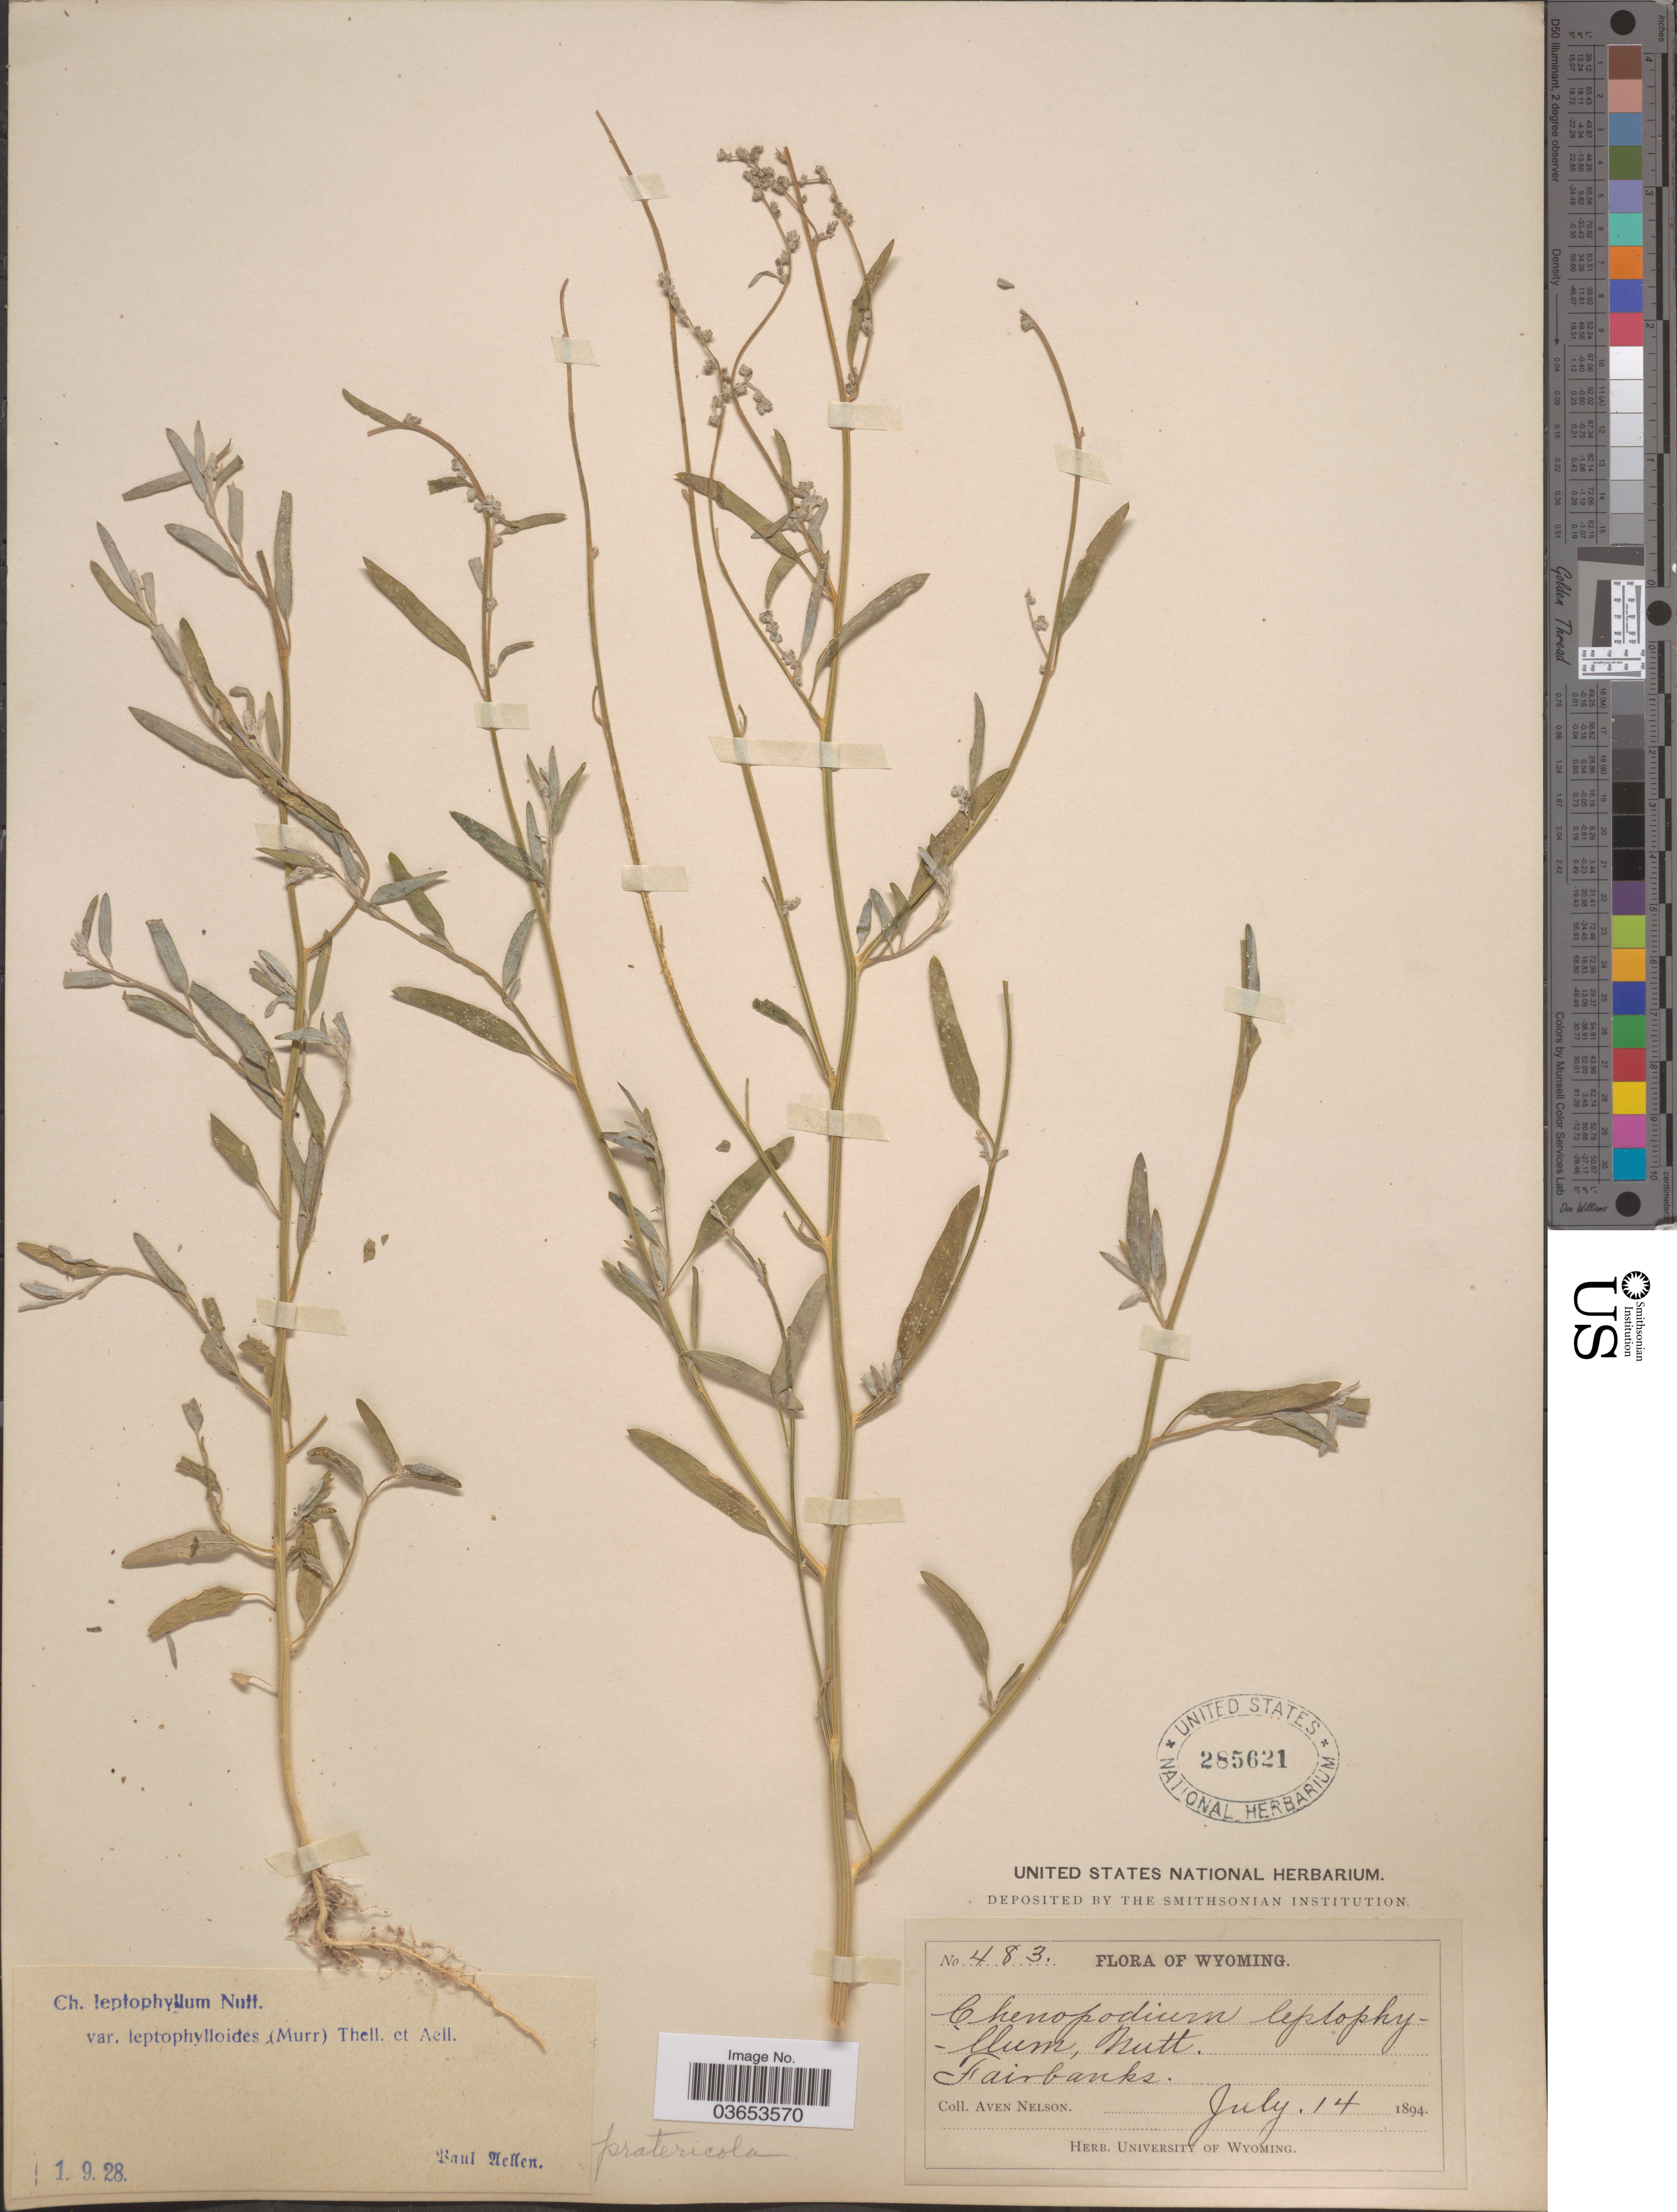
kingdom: Plantae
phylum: Tracheophyta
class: Magnoliopsida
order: Caryophyllales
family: Amaranthaceae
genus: Chenopodium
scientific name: Chenopodium leptophyllum var. leptophylloides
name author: (Murr) Thell. & Aellen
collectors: A. Nelson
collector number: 483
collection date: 1894-07-14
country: United States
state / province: Wyoming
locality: Fairbanks.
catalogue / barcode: US 285621